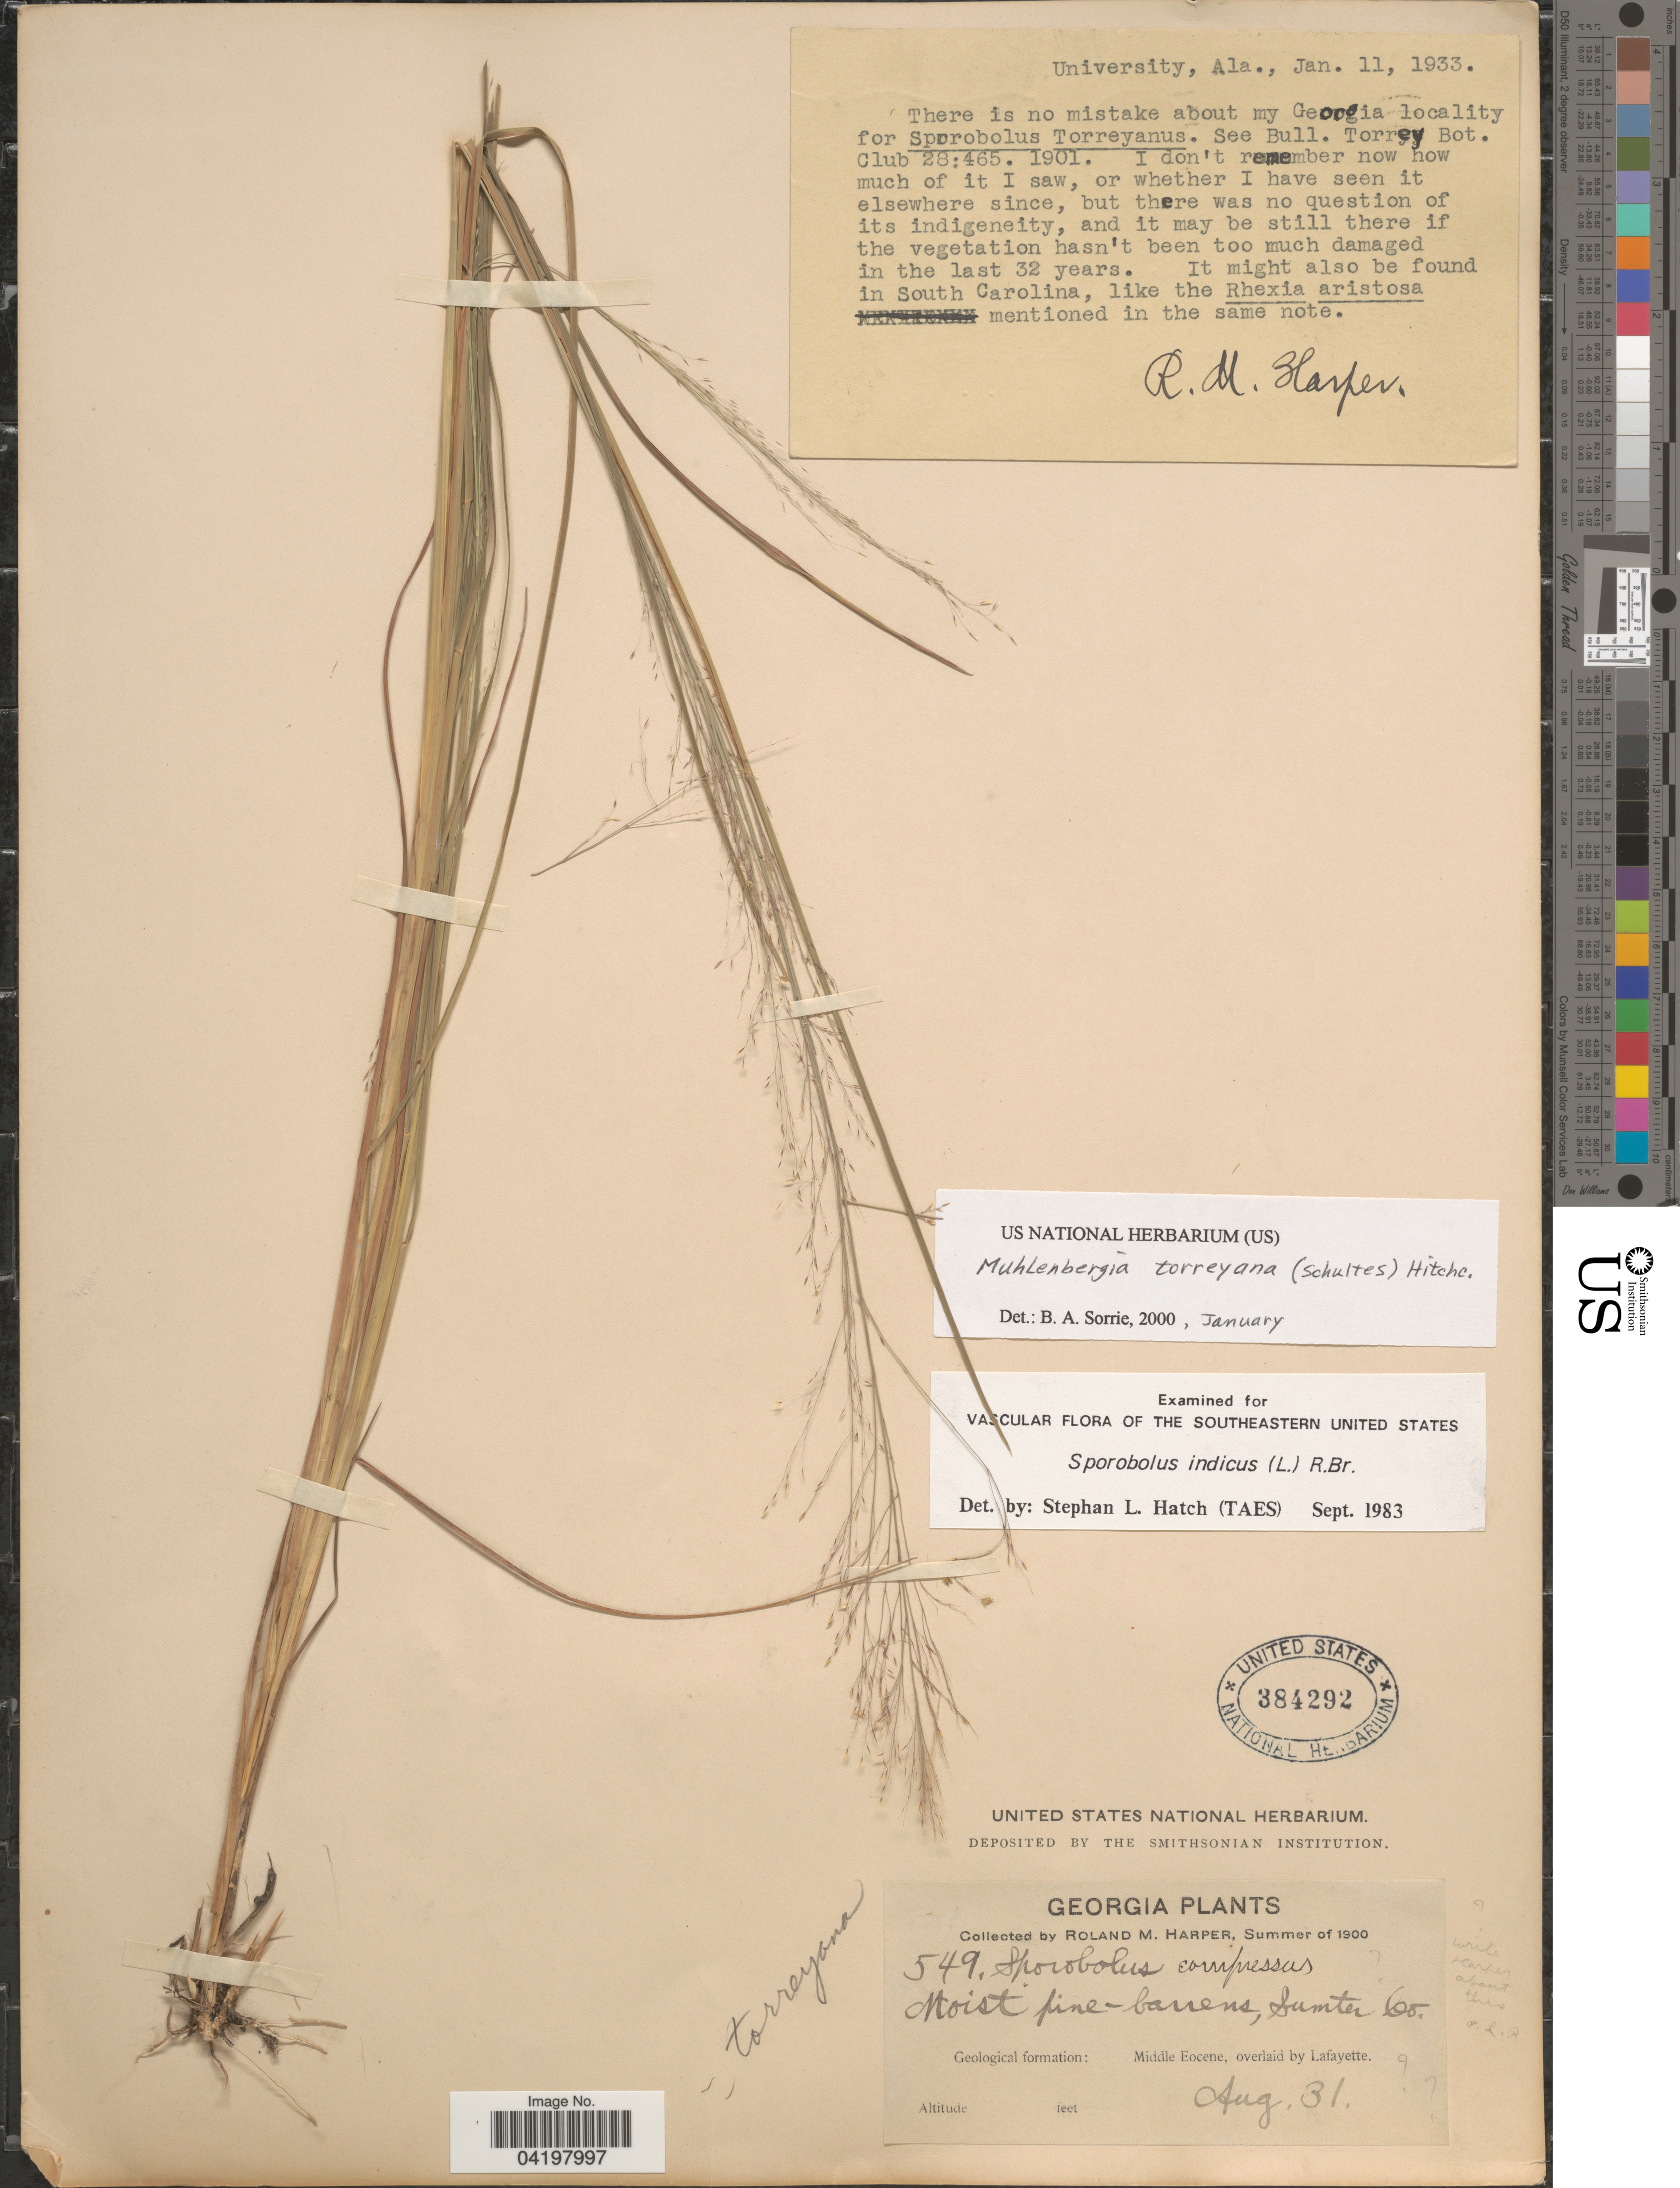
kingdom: Plantae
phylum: Tracheophyta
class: Liliopsida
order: Poales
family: Poaceae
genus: Muhlenbergia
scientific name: Muhlenbergia torreyana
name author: (Schult.) Hitchc.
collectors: R. M. Harper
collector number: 549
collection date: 1900-08-31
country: United States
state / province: Georgia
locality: Moist pine-barrens, Sumter Co. Middle Eocene, overlaid by Lafayette.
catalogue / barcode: US 384292